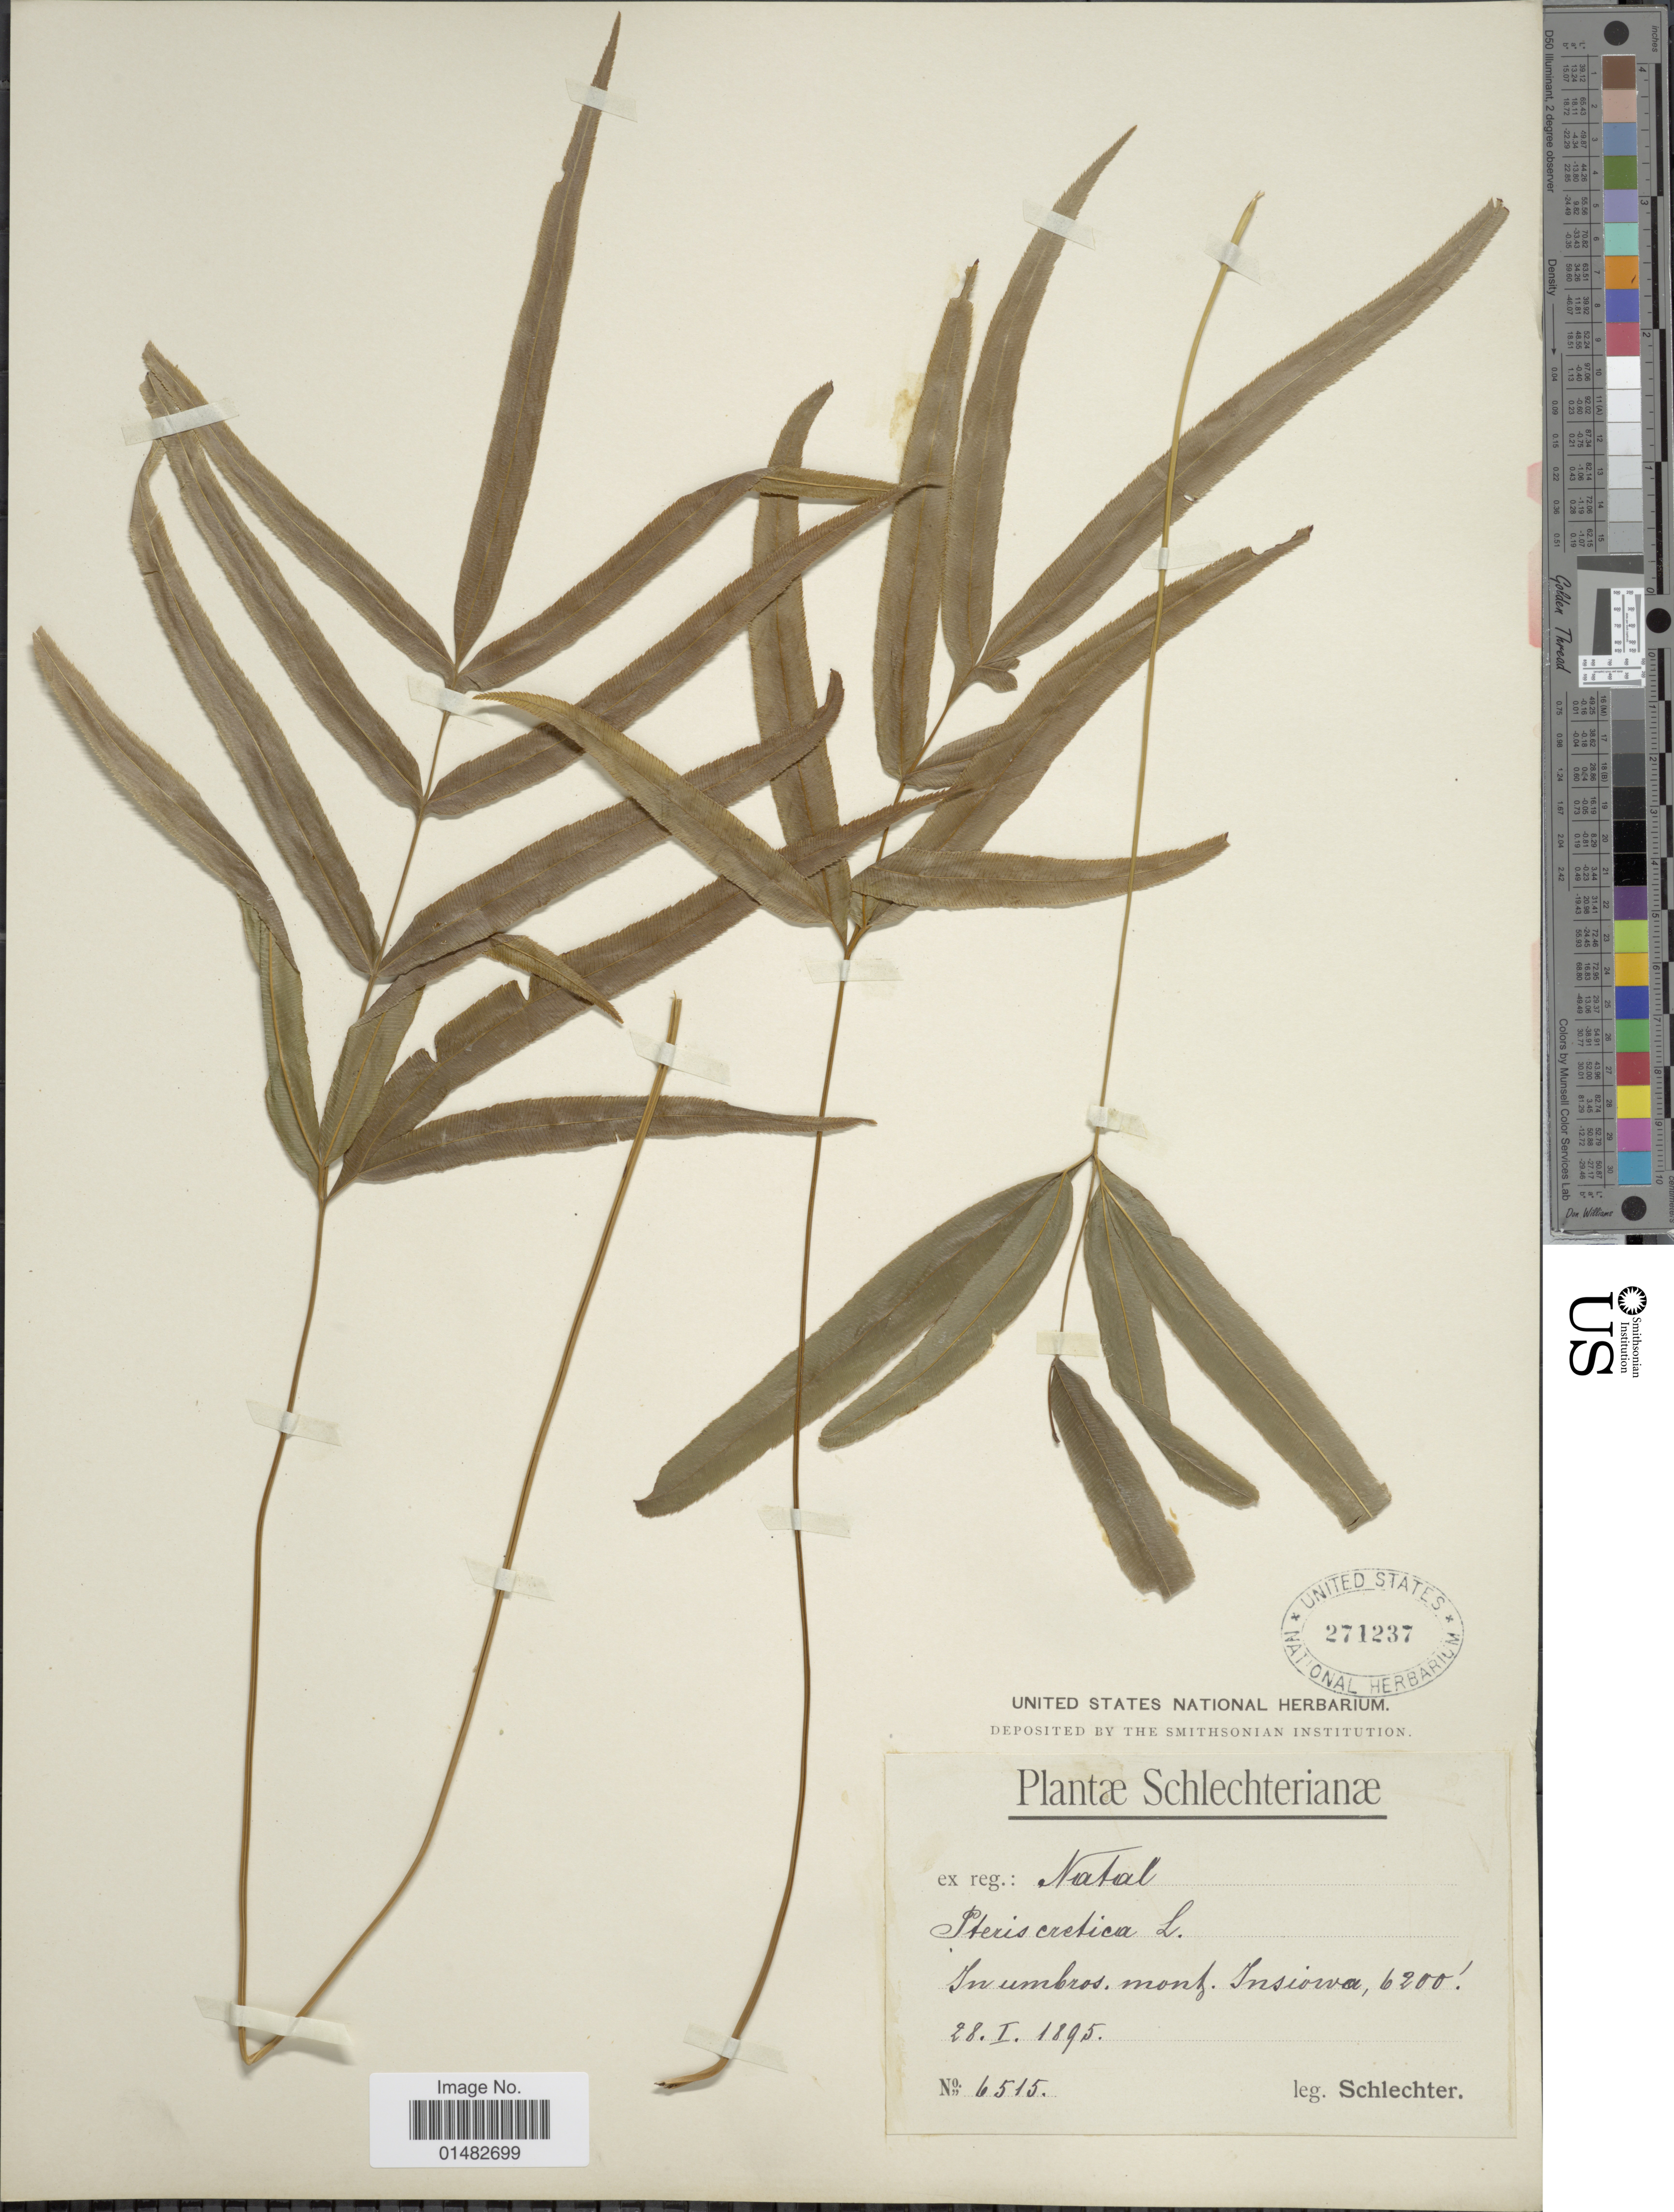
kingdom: Plantae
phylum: Tracheophyta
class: Polypodiopsida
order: Polypodiales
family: Pteridaceae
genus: Pteris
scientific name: Pteris cretica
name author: L.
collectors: Schlechter, --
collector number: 6515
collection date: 1895-01-28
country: South Africa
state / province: KwaZulu-Natal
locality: Natal, In umbros, mont, Insiowa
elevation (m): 1890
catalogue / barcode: US 271237